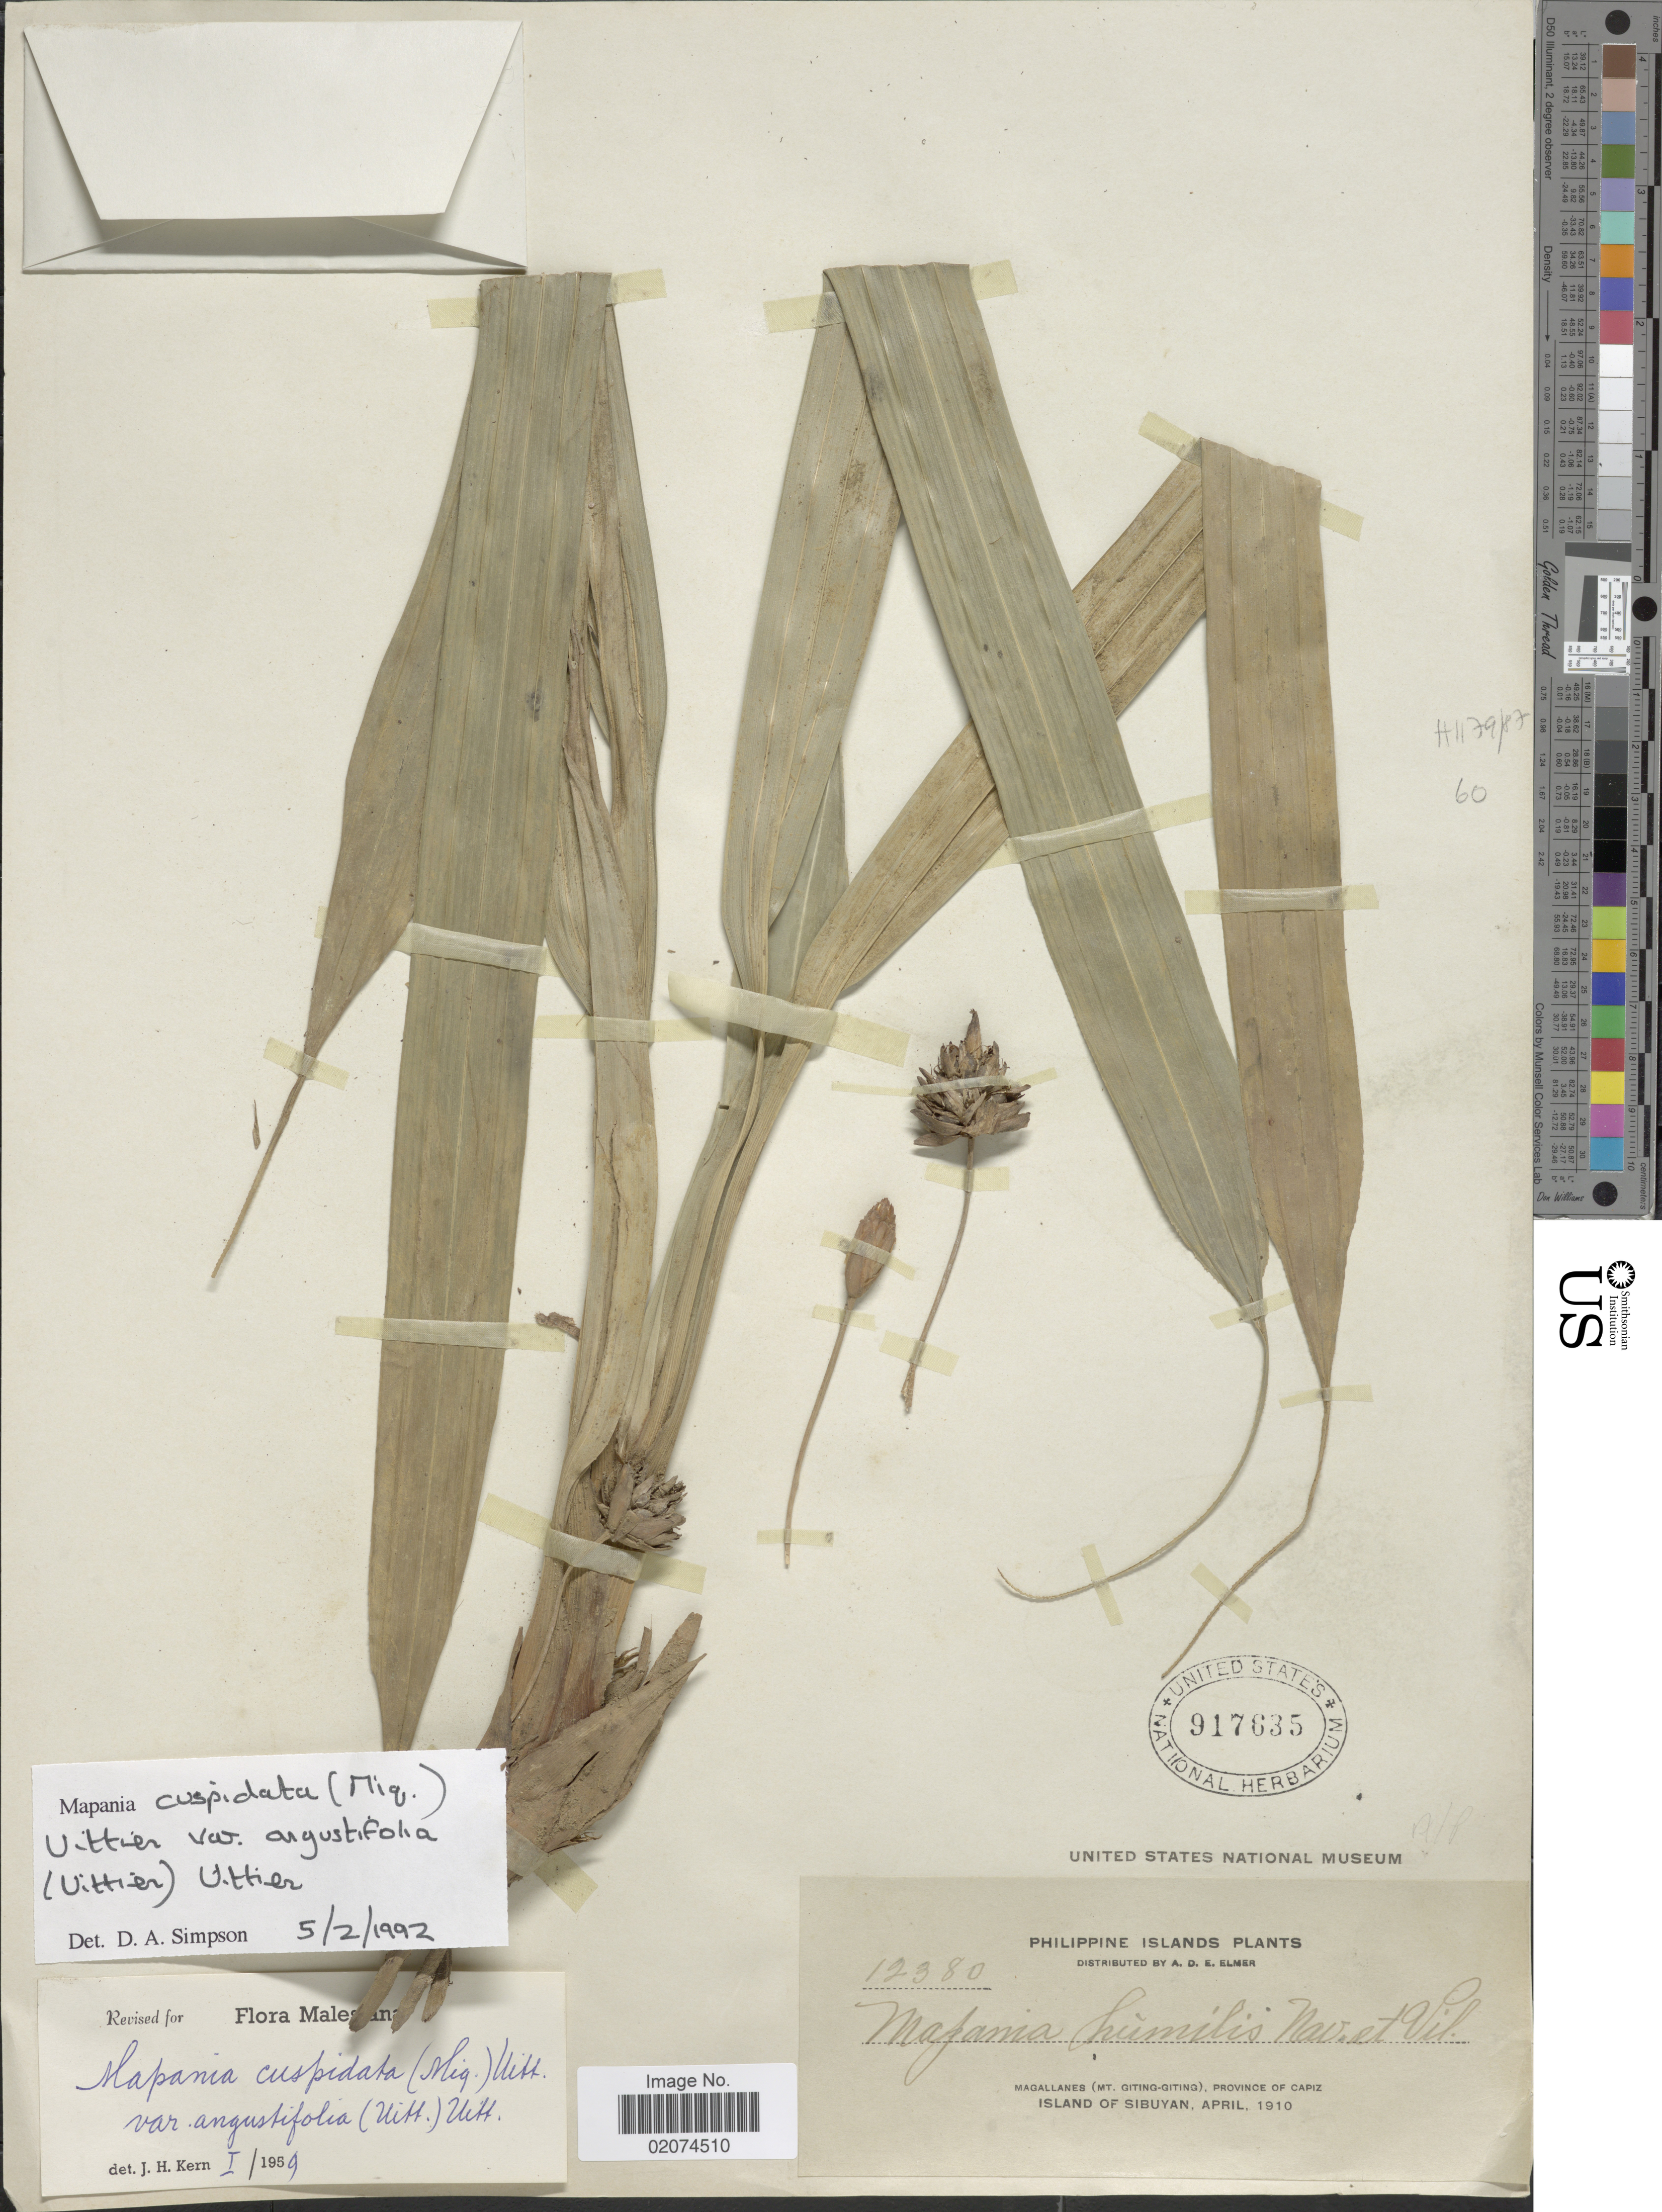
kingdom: Plantae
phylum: Tracheophyta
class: Liliopsida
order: Poales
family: Cyperaceae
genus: Mapania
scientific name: Mapania cuspidata var. angustifolia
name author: (Uittien) Uittien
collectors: A. D. E. Elmer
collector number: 12380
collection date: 1910-04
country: Philippines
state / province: Western Visayas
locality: Philippine Islands. Magallanes (Mt. Giting-Giting), Province of Capiz. Island of Sibuyan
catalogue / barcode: US 917635